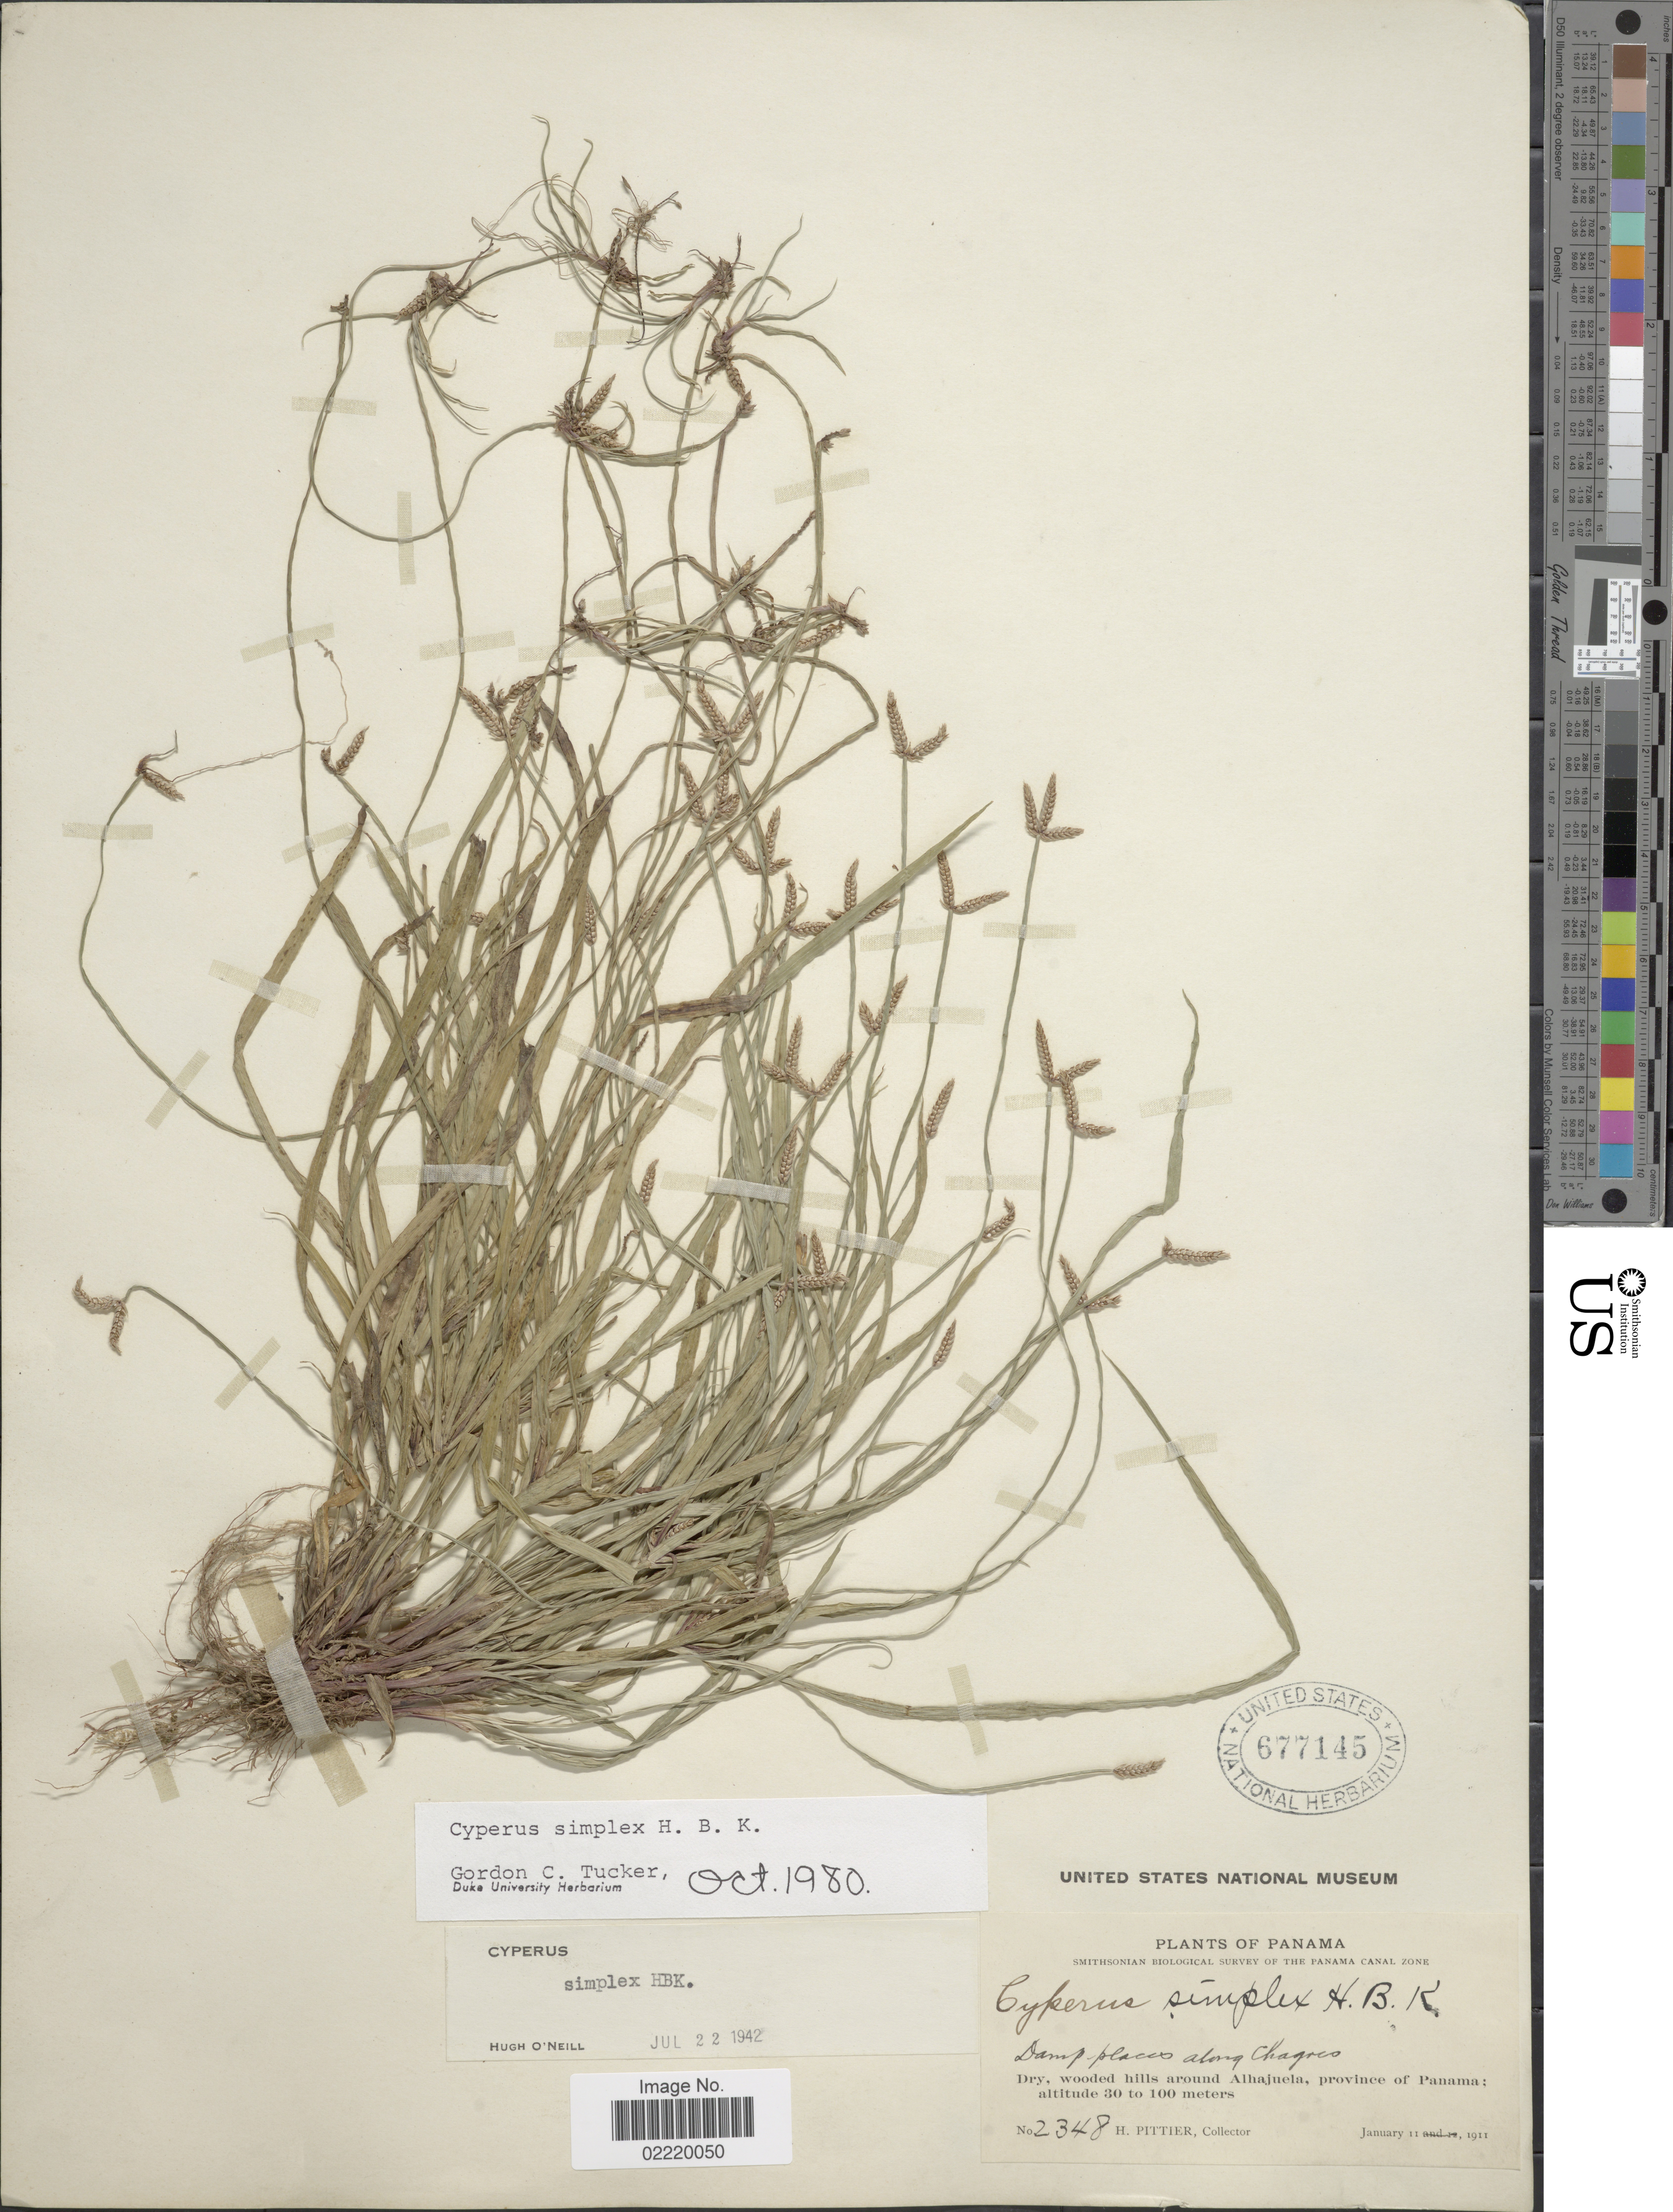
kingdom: Plantae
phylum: Tracheophyta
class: Liliopsida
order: Poales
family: Cyperaceae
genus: Cyperus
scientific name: Cyperus simplex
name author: Kunth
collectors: H. F. Pittier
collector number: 2348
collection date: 1911-01-11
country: Panama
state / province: Panamá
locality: Damp places along Chagocs, dry, wooded hills around Alhajuela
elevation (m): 30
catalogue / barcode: US 677145